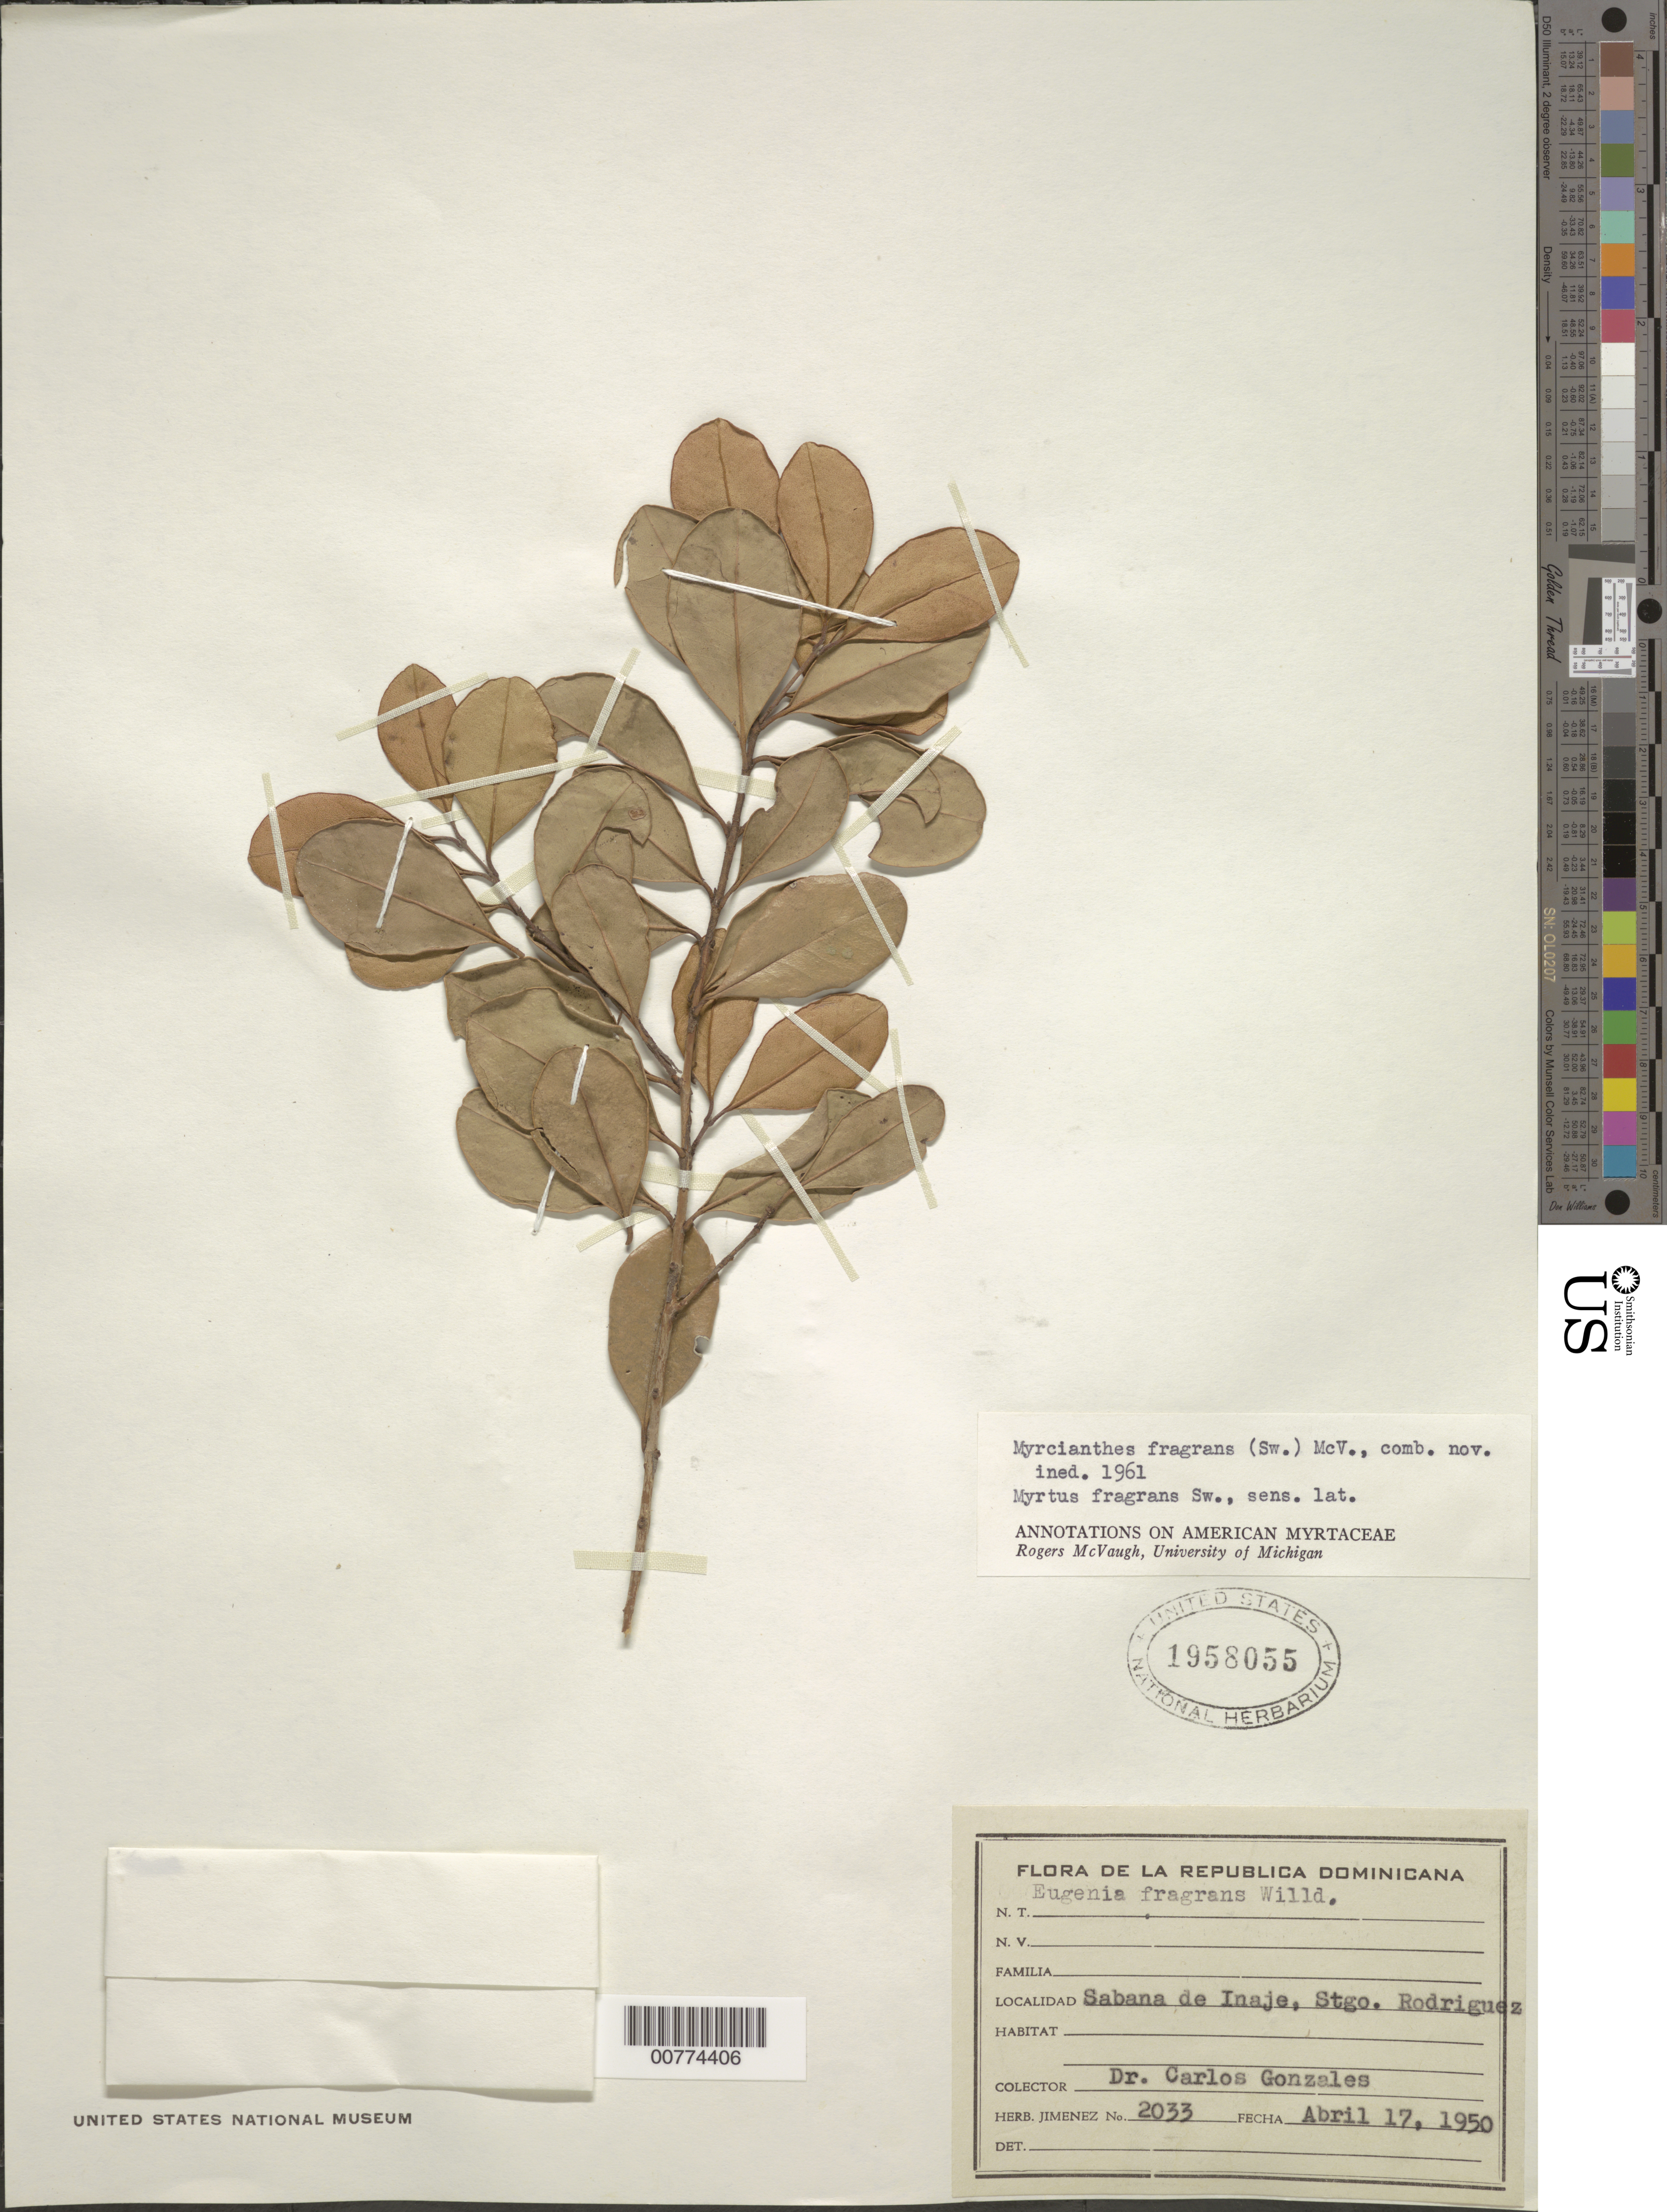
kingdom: Plantae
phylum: Tracheophyta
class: Magnoliopsida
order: Myrtales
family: Myrtaceae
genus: Myrcianthes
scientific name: Myrcianthes fragrans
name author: (Sw.) McVaugh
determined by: McVaugh, R.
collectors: C. Gonzalez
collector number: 2033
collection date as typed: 17 Apr 1950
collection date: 1950-04-17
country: Dominican Republic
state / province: Santiago Rodríguez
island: Hispaniola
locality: Sabana de Inaje.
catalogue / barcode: US 1958055